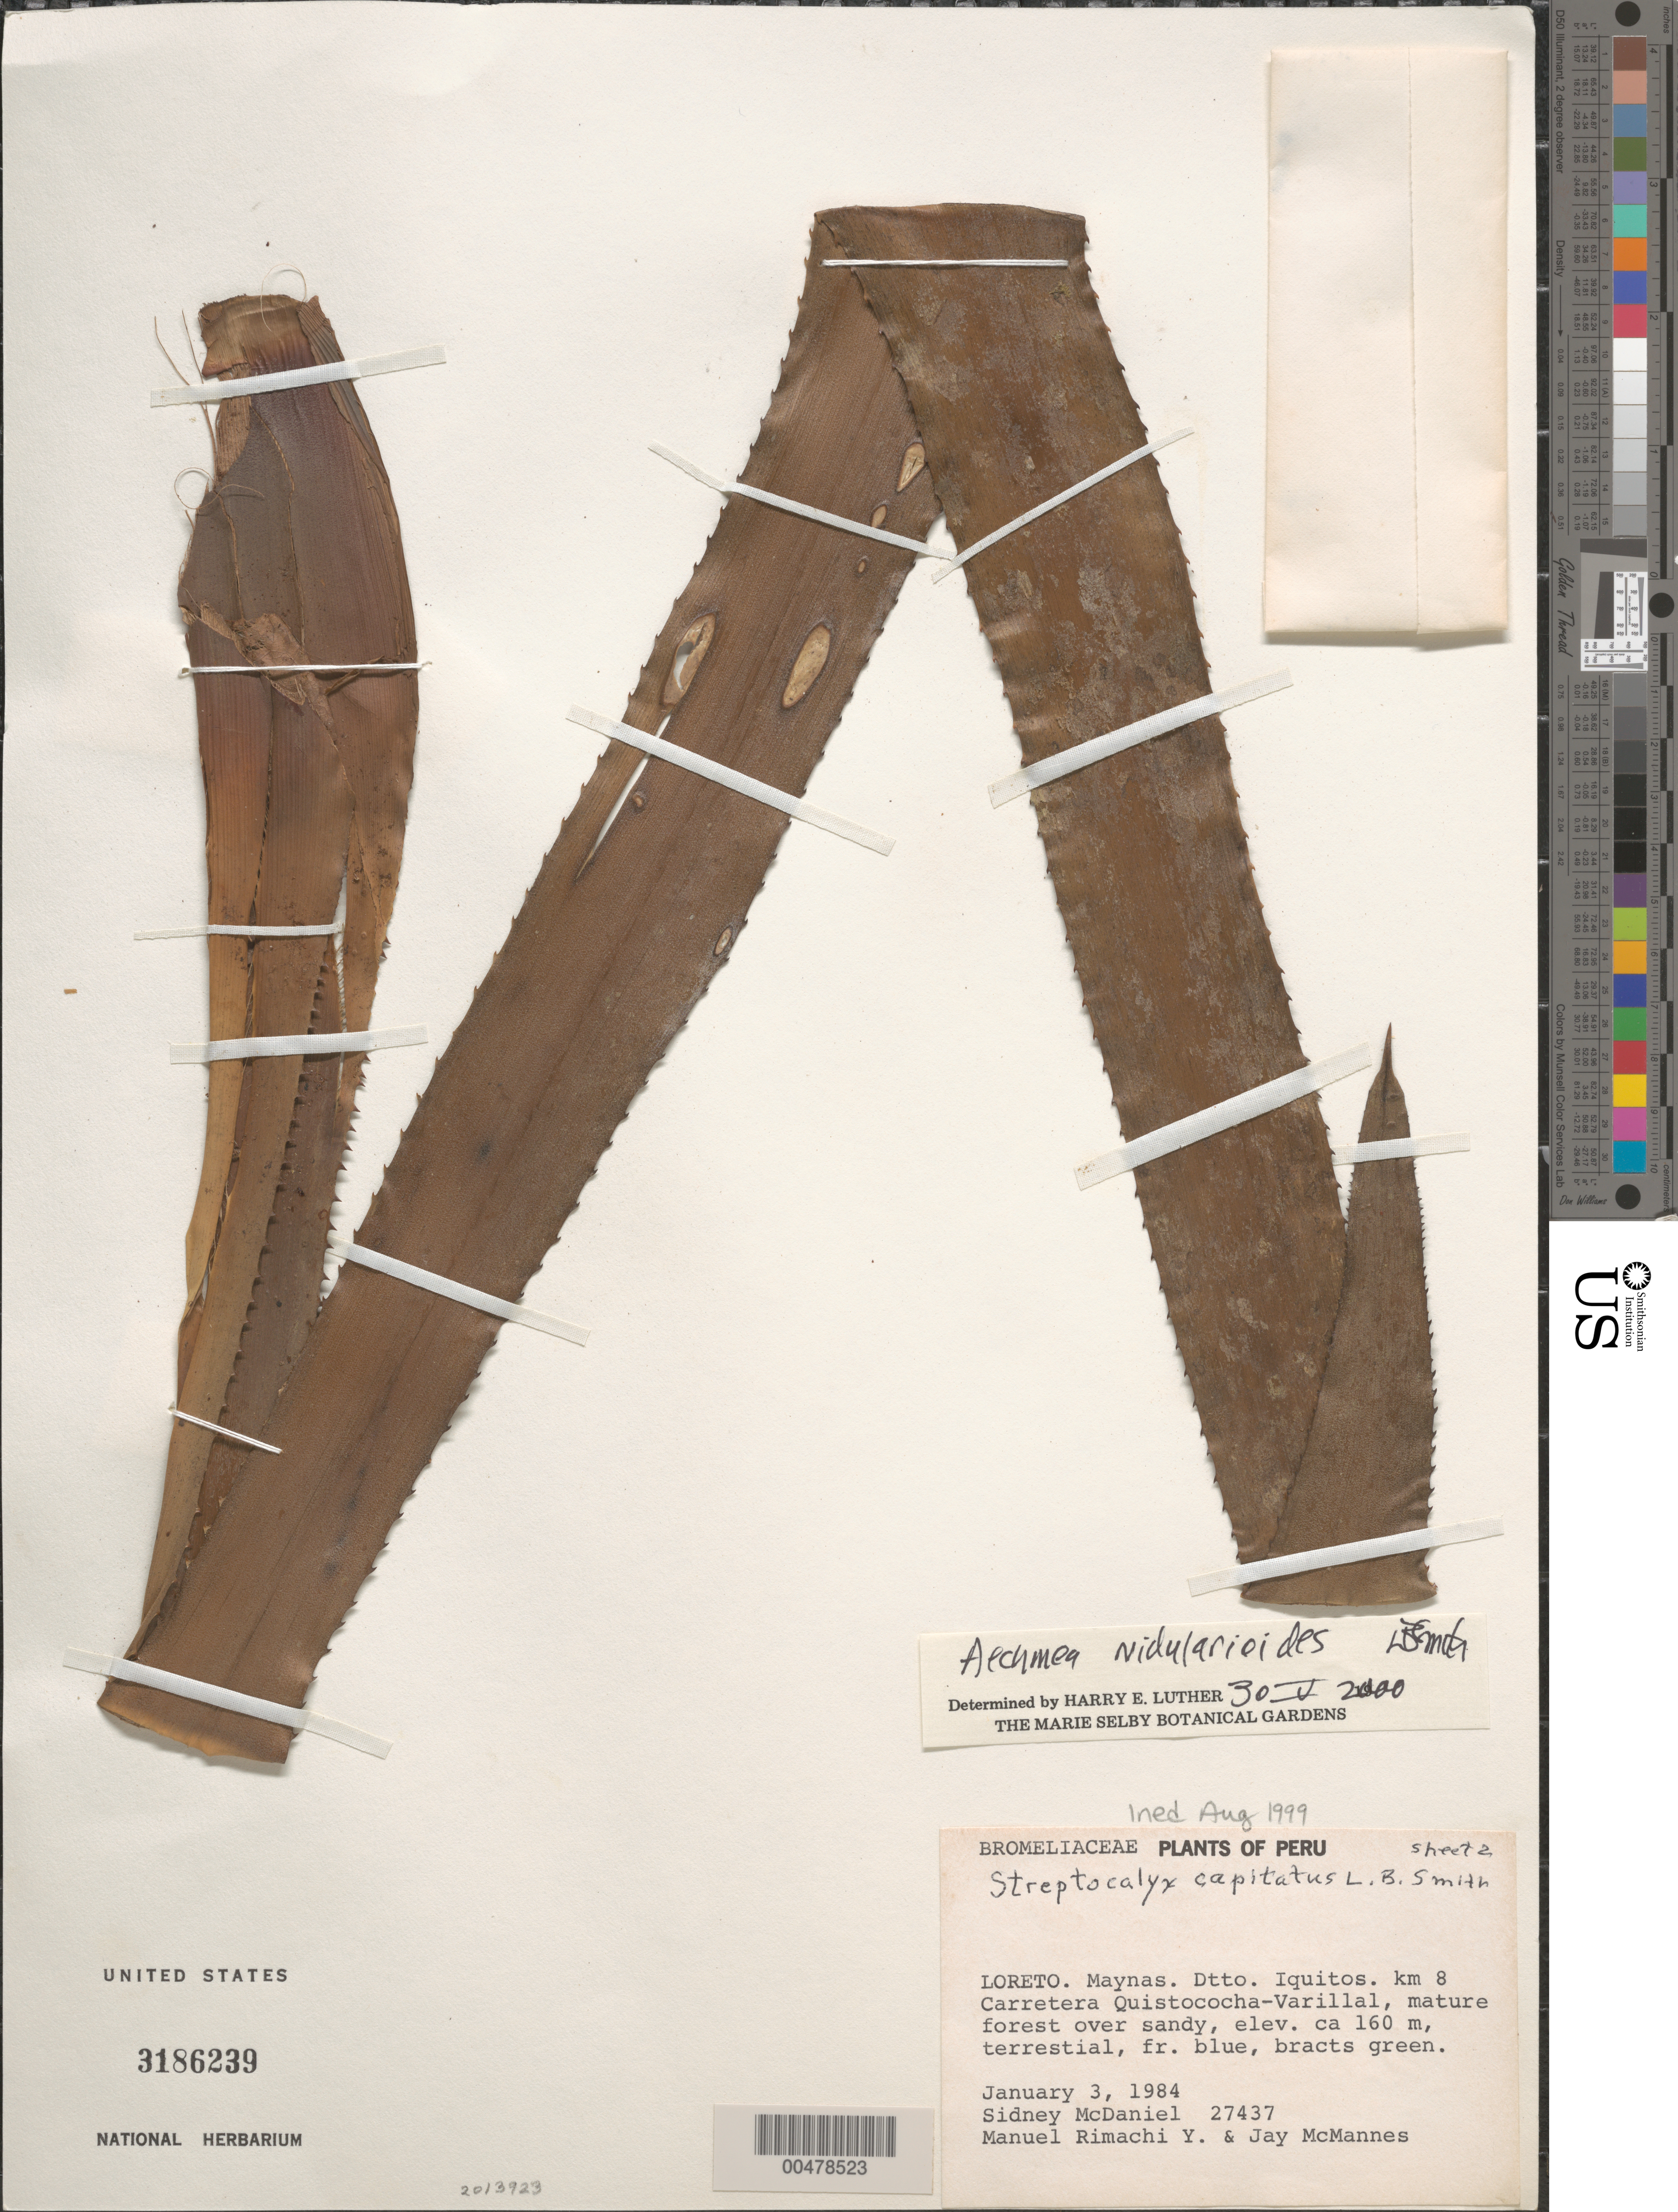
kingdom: Plantae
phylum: Tracheophyta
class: Liliopsida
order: Poales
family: Bromeliaceae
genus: Aechmea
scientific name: Aechmea nidularioides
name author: L.B. Sm.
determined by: Luther, Harry E.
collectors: S. T. McDaniel, M. Rimachi Y. & J. McMannes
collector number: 27437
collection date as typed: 03 Jan 1984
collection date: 1984-01-03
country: Peru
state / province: Loreto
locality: Iquitos dist. (?), km 8 carretera quistococha-varillal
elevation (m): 160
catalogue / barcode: US 3186239